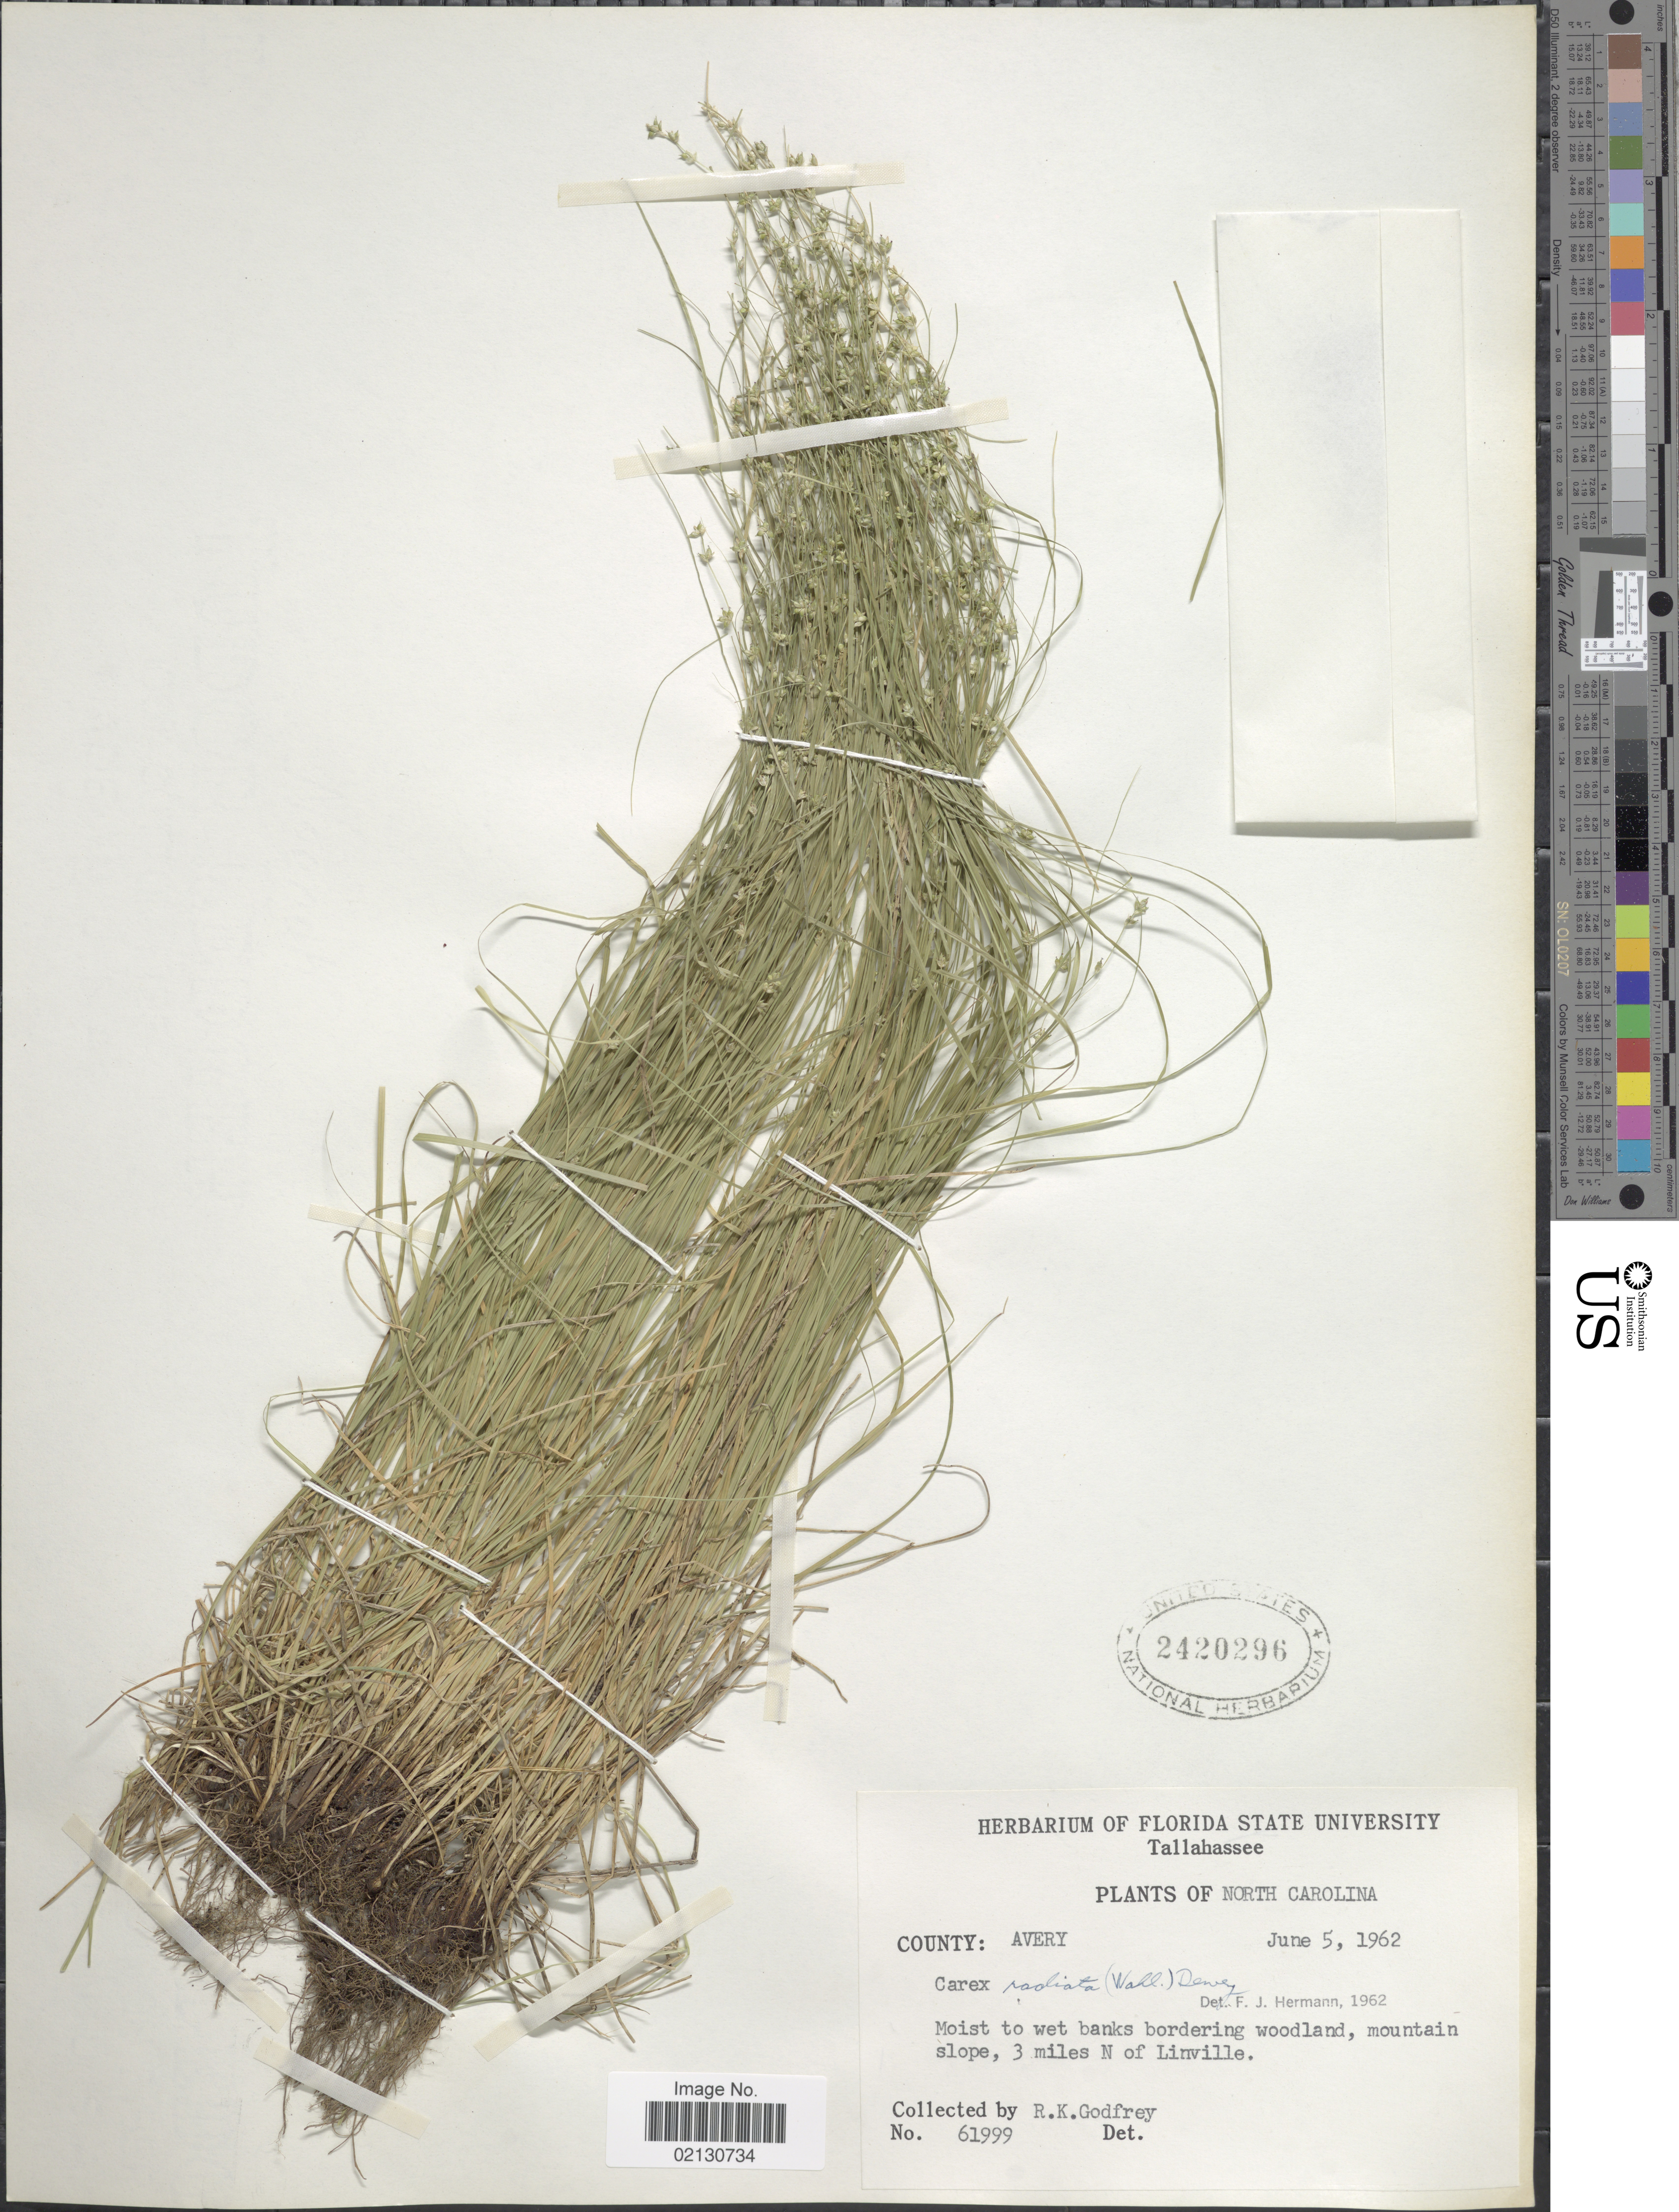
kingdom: Plantae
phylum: Tracheophyta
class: Liliopsida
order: Poales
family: Cyperaceae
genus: Carex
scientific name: Carex radiata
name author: (Wahlenb.) Small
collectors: R. K. Godfrey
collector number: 61999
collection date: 1962-06-05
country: United States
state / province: North Carolina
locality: County: Avery. 3 miles N of Linville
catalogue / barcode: US 2420296